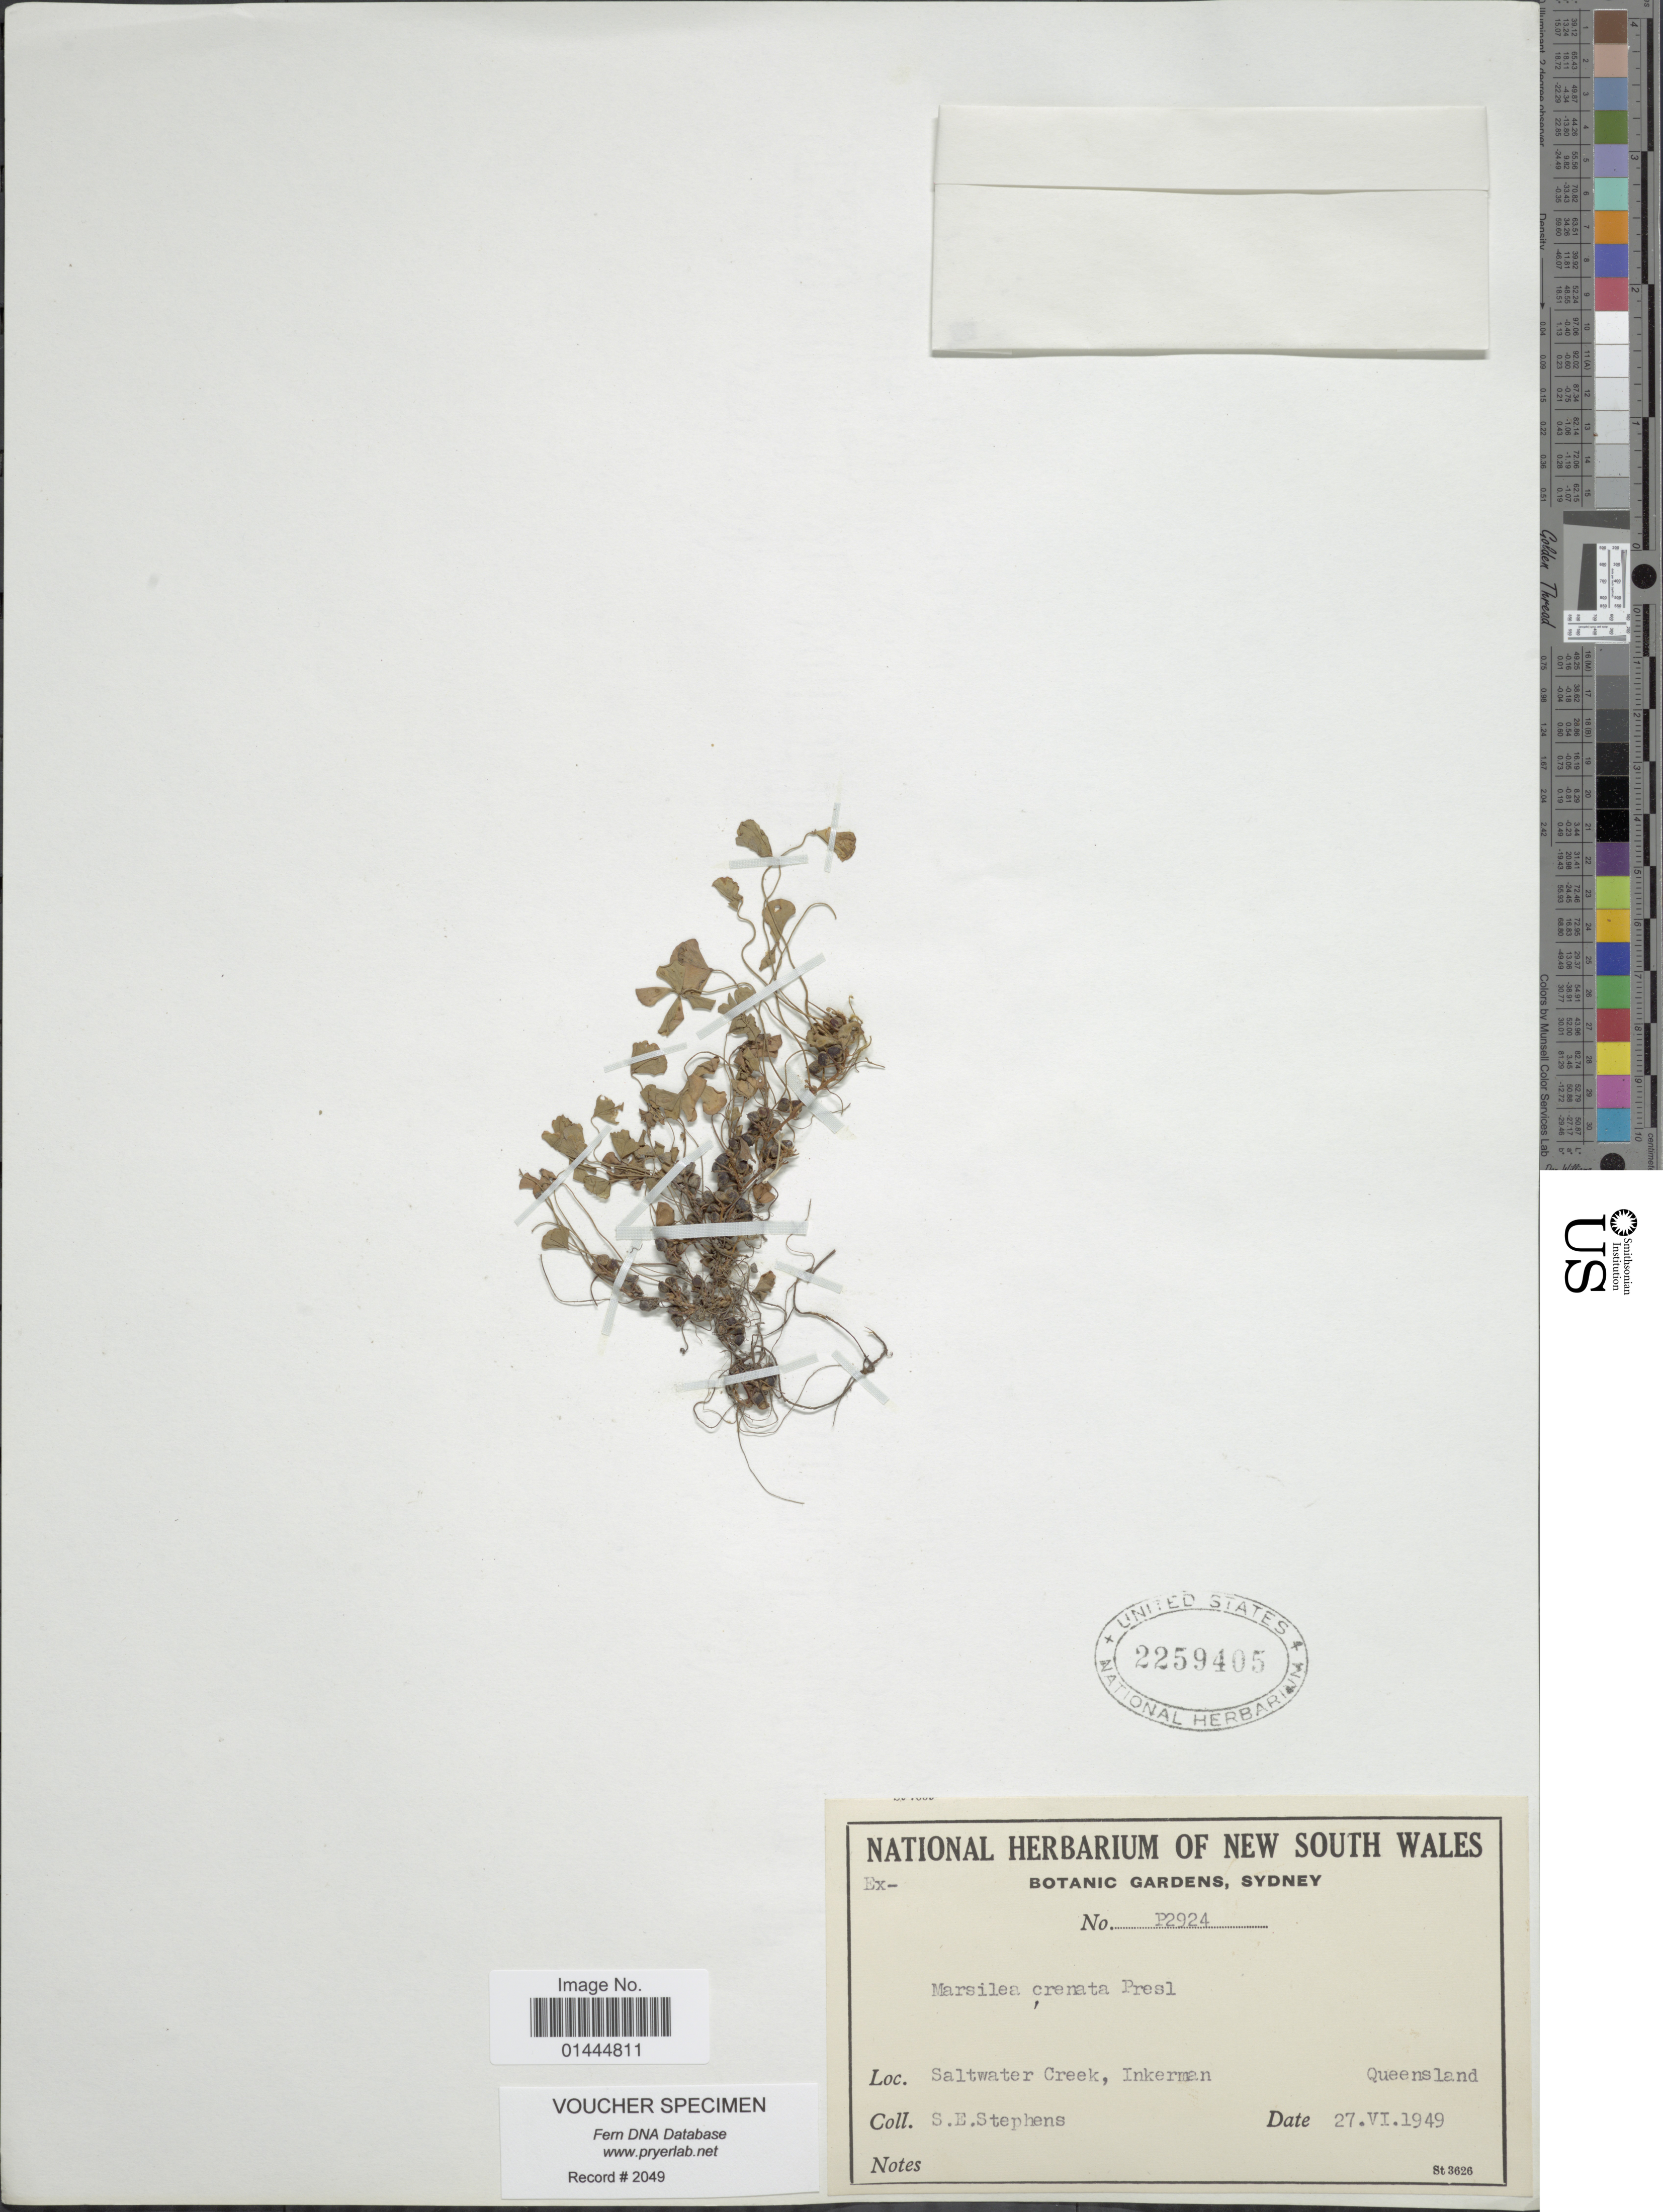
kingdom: Plantae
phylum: Tracheophyta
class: Polypodiopsida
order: Salviniales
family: Marsileaceae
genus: Marsilea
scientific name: Marsilea crenata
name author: C. Presl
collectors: S. Stephens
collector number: P2924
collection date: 1949-06-27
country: Australia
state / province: Queensland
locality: Saltwater Creek, Inkerman.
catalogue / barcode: US 2259405